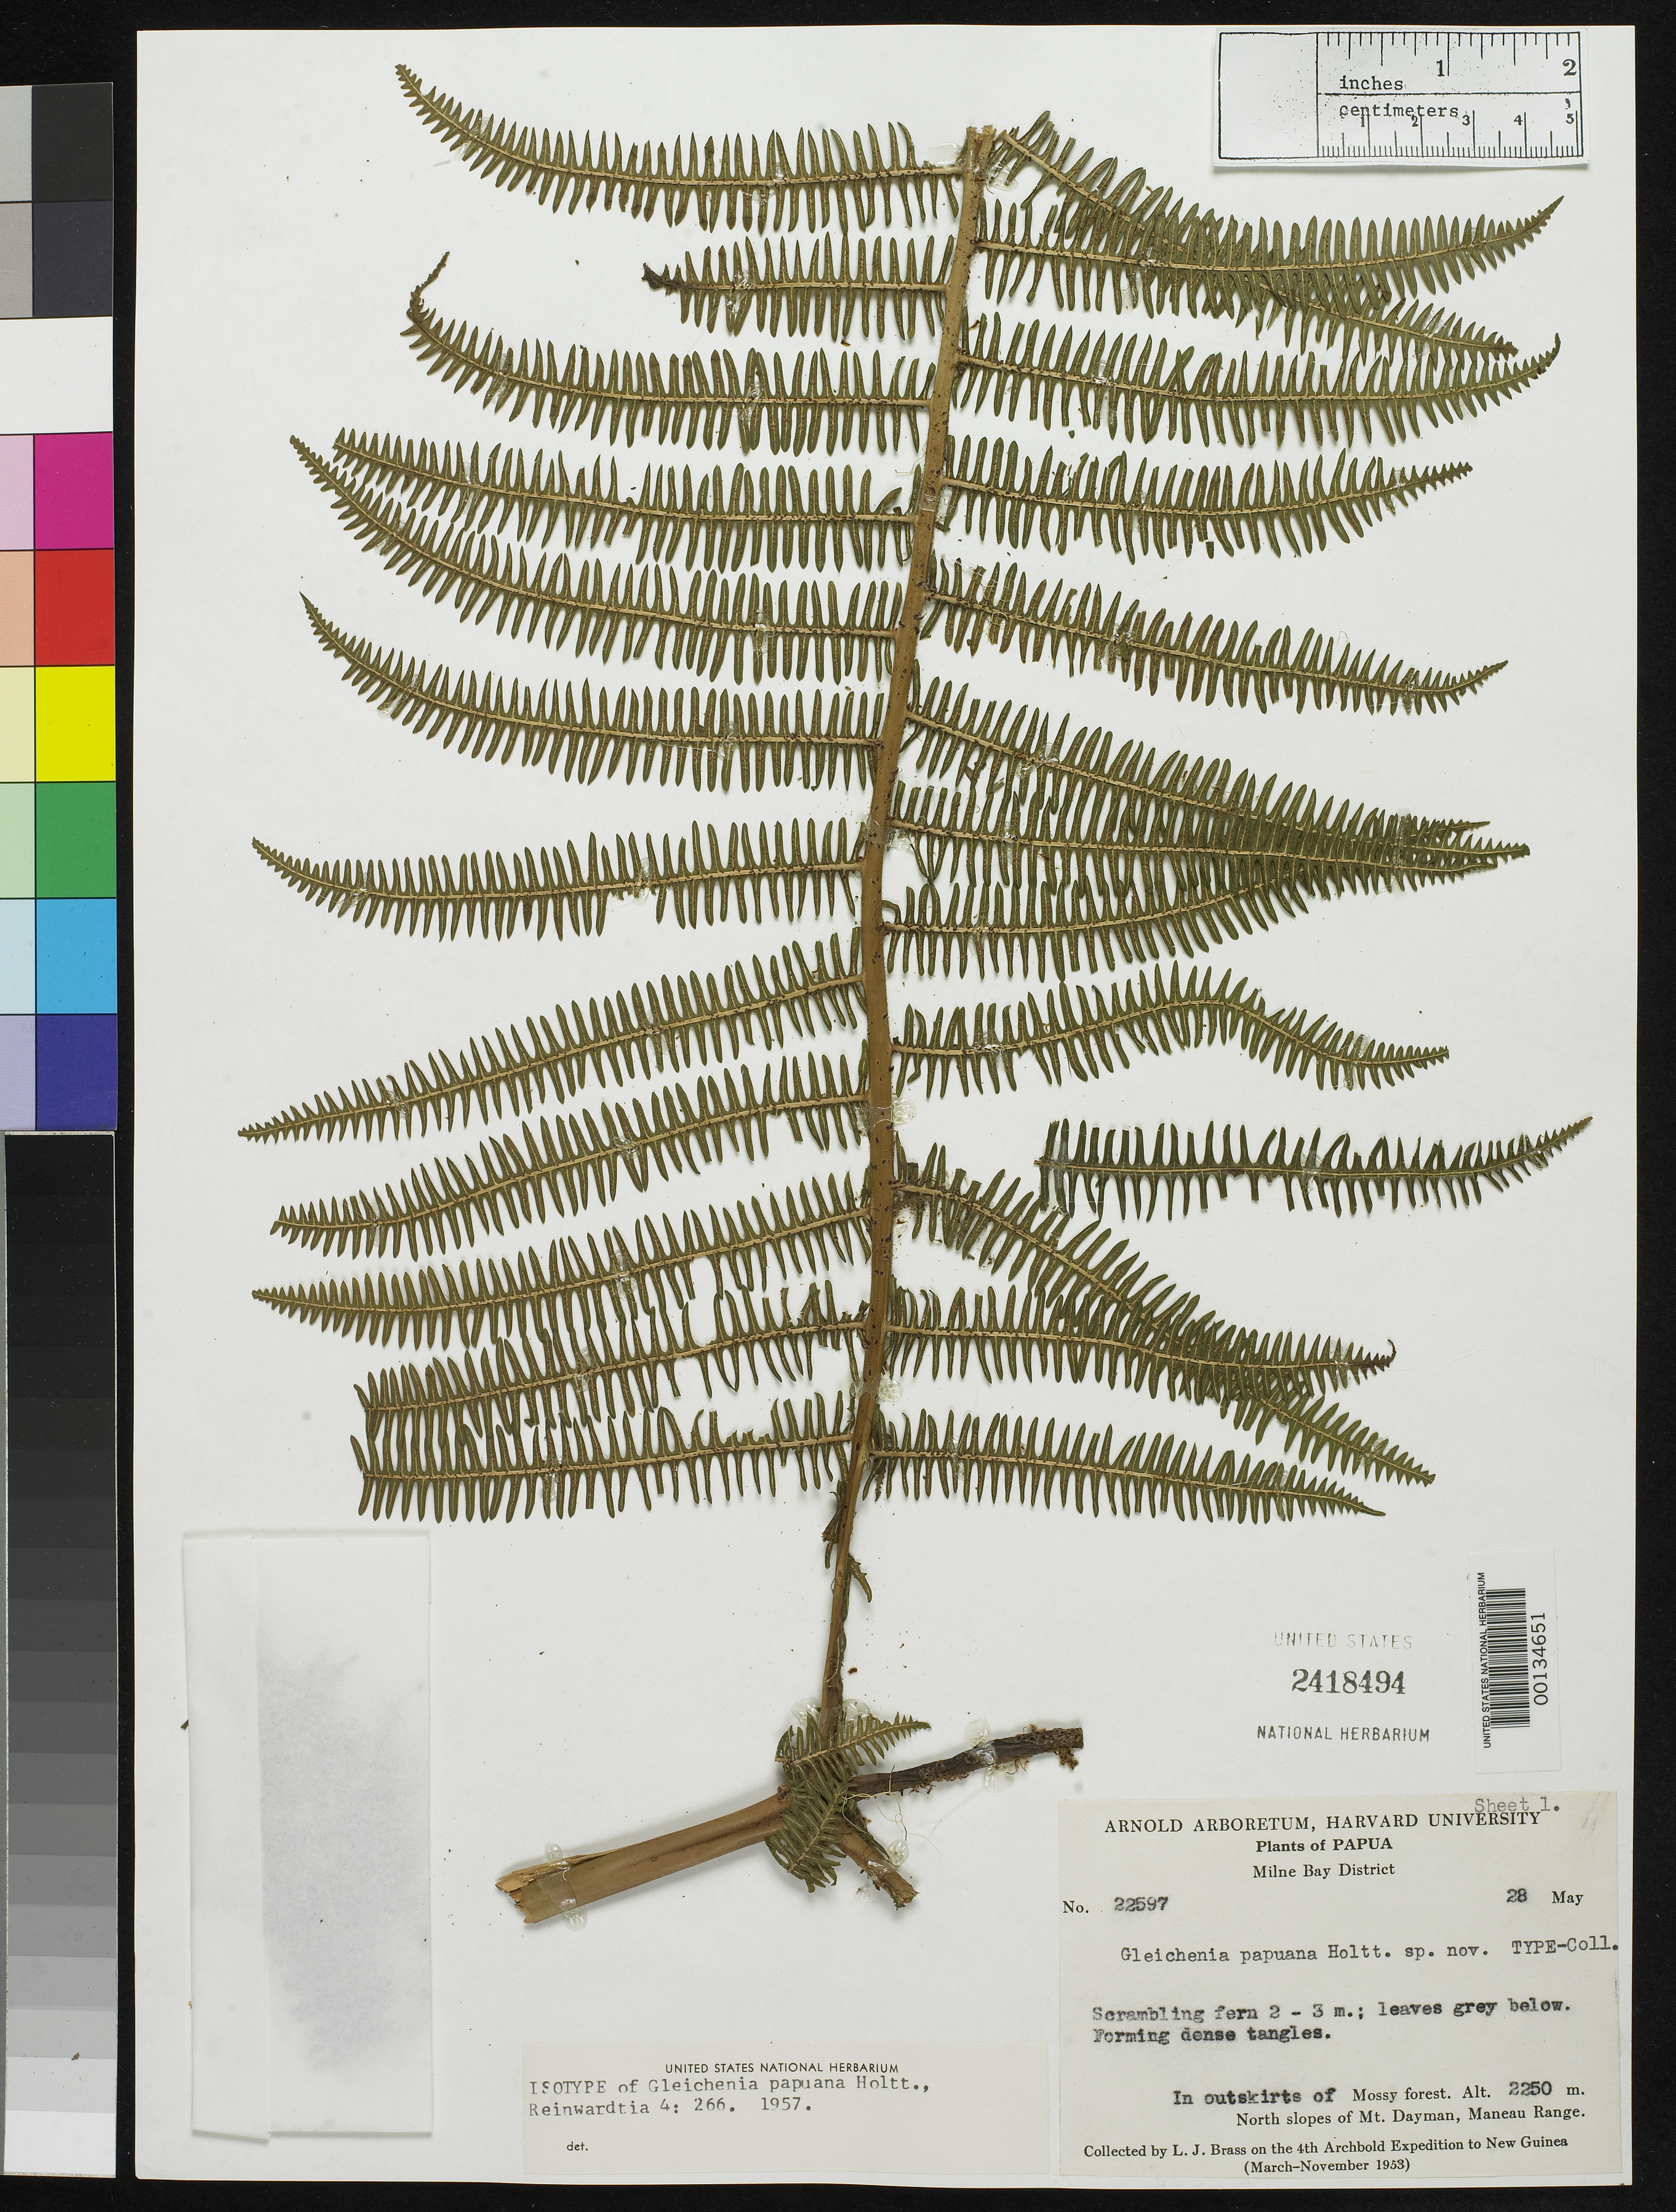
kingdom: Plantae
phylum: Tracheophyta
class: Polypodiopsida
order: Gleicheniales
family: Gleicheniaceae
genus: Gleichenia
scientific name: Gleichenia papuana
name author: Holttum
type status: Isotype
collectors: L. J. Brass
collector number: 22597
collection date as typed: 28 May 1953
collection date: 1953-05-28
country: Papua New Guinea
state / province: Milne Bay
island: New Guinea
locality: N slopes of Mt. Dayman, Maneau Range.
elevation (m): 2250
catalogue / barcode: US 2418494